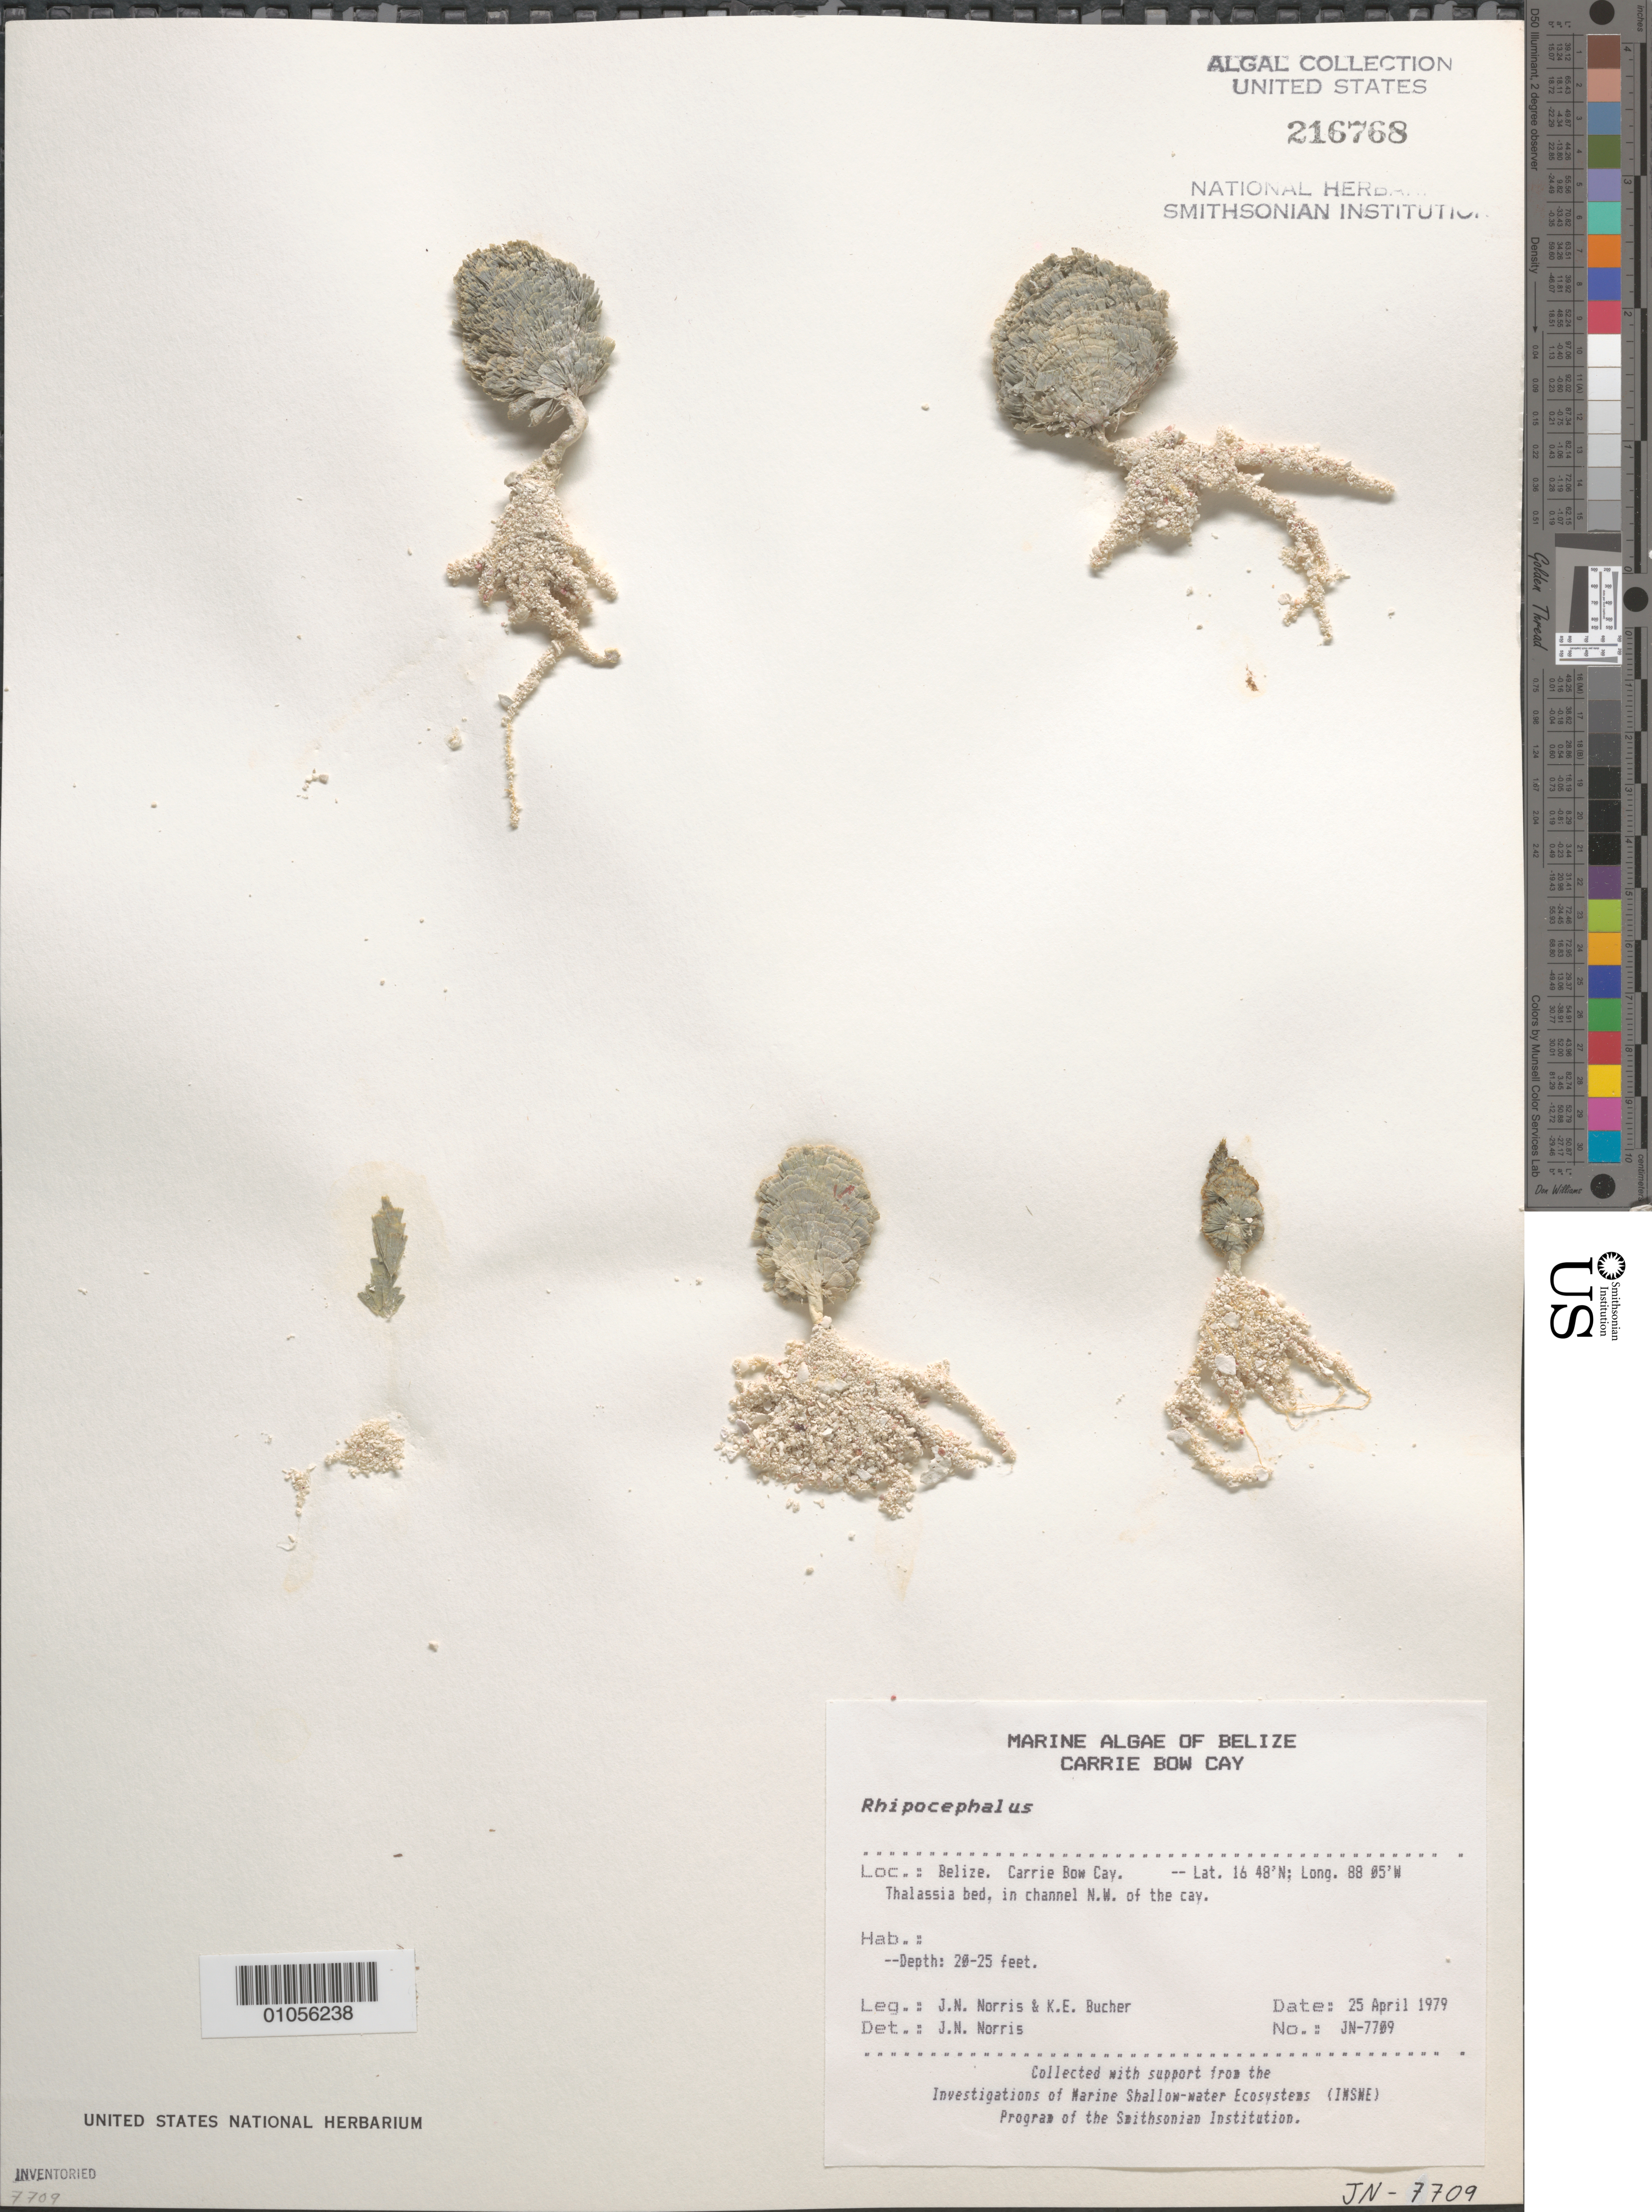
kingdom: Plantae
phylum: Chlorophyta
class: Ulvophyceae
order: Bryopsidales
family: Udoteaceae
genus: Rhipocephalus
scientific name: Rhipocephalus sp.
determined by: Norris, James N.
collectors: J. N. Norris & K. E. Bucher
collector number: JN-7709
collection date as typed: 25 Apr 1979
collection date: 1979-04-25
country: Belize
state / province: Stann Creek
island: Carrie Bow Cay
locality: Northwest of Carrie Bow Cay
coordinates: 16 48'N, 88 05'W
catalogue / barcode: US 216768